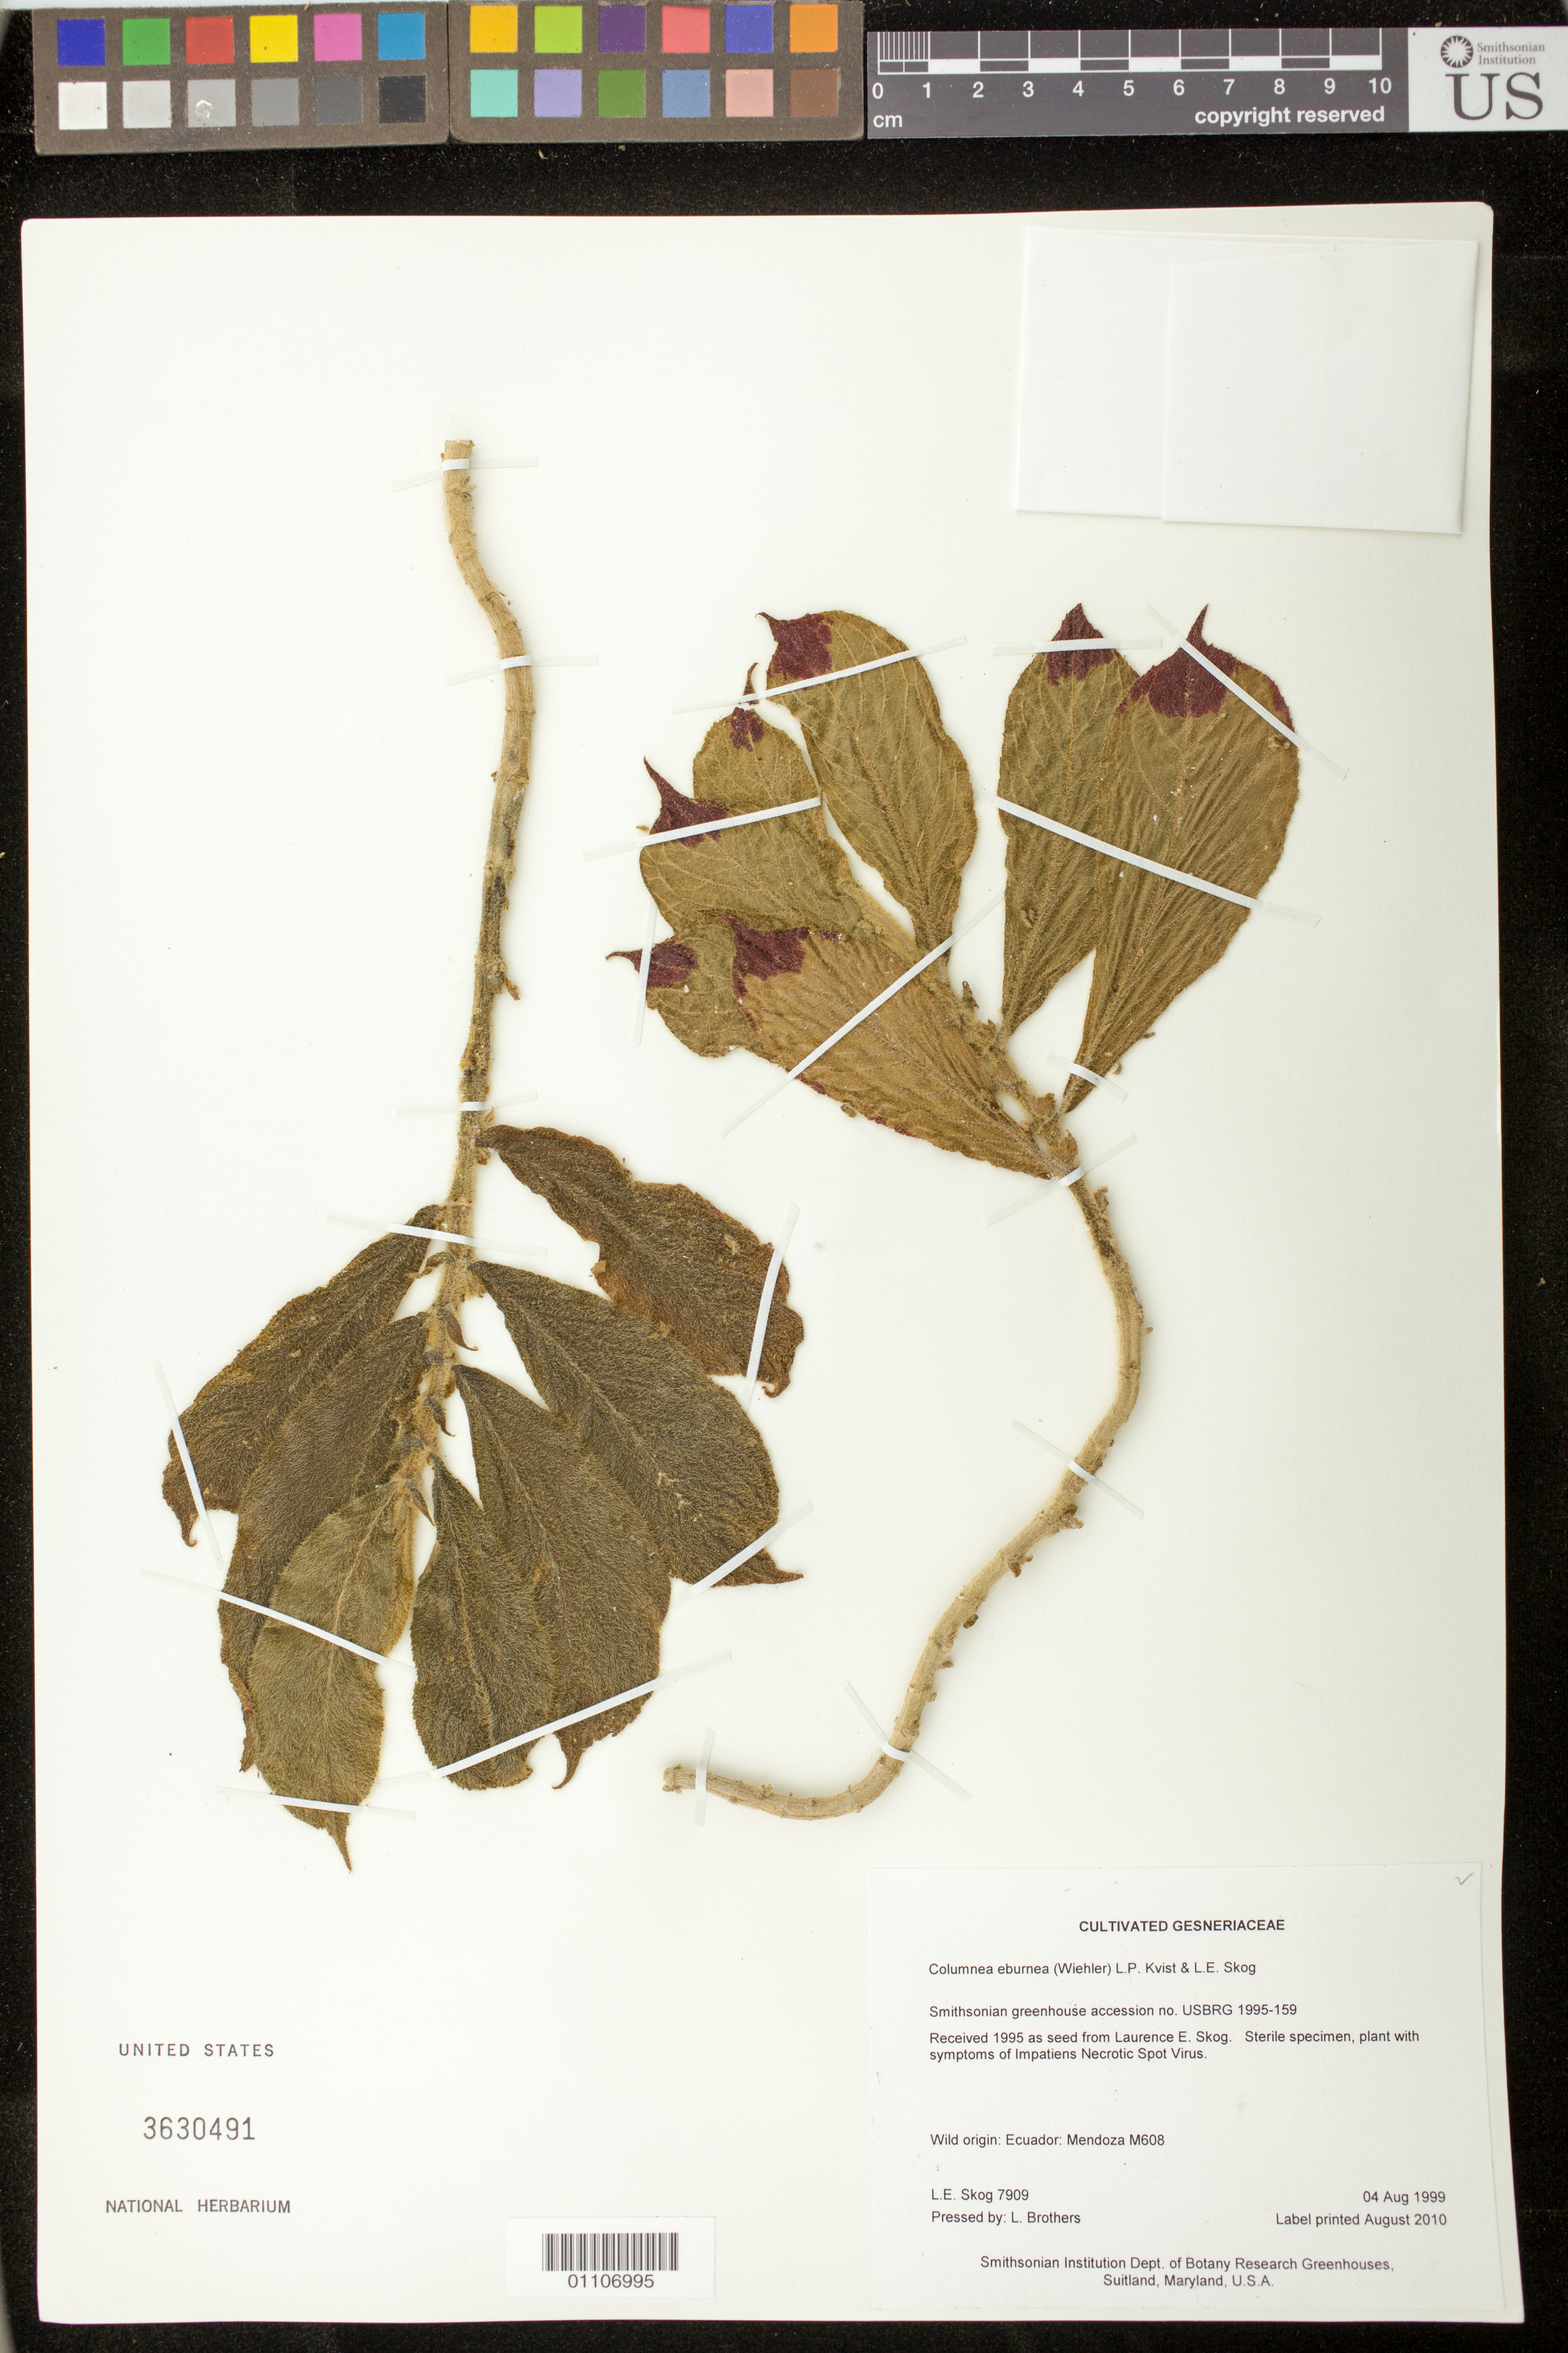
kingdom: Plantae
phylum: Tracheophyta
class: Magnoliopsida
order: Lamiales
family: Gesneriaceae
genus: Columnea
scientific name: Columnea eburnea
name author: (Wiehler) L.P. Kvist & L.E. Skog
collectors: L. E. Skog & L. Brothers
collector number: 7909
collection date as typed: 04 Aug 1999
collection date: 1999-08-04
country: Ecuador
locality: Smithsonian Institution Dept. of Botany Research Greenhouses, Suitland, Maryland, U.S.A.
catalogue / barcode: US 3630491